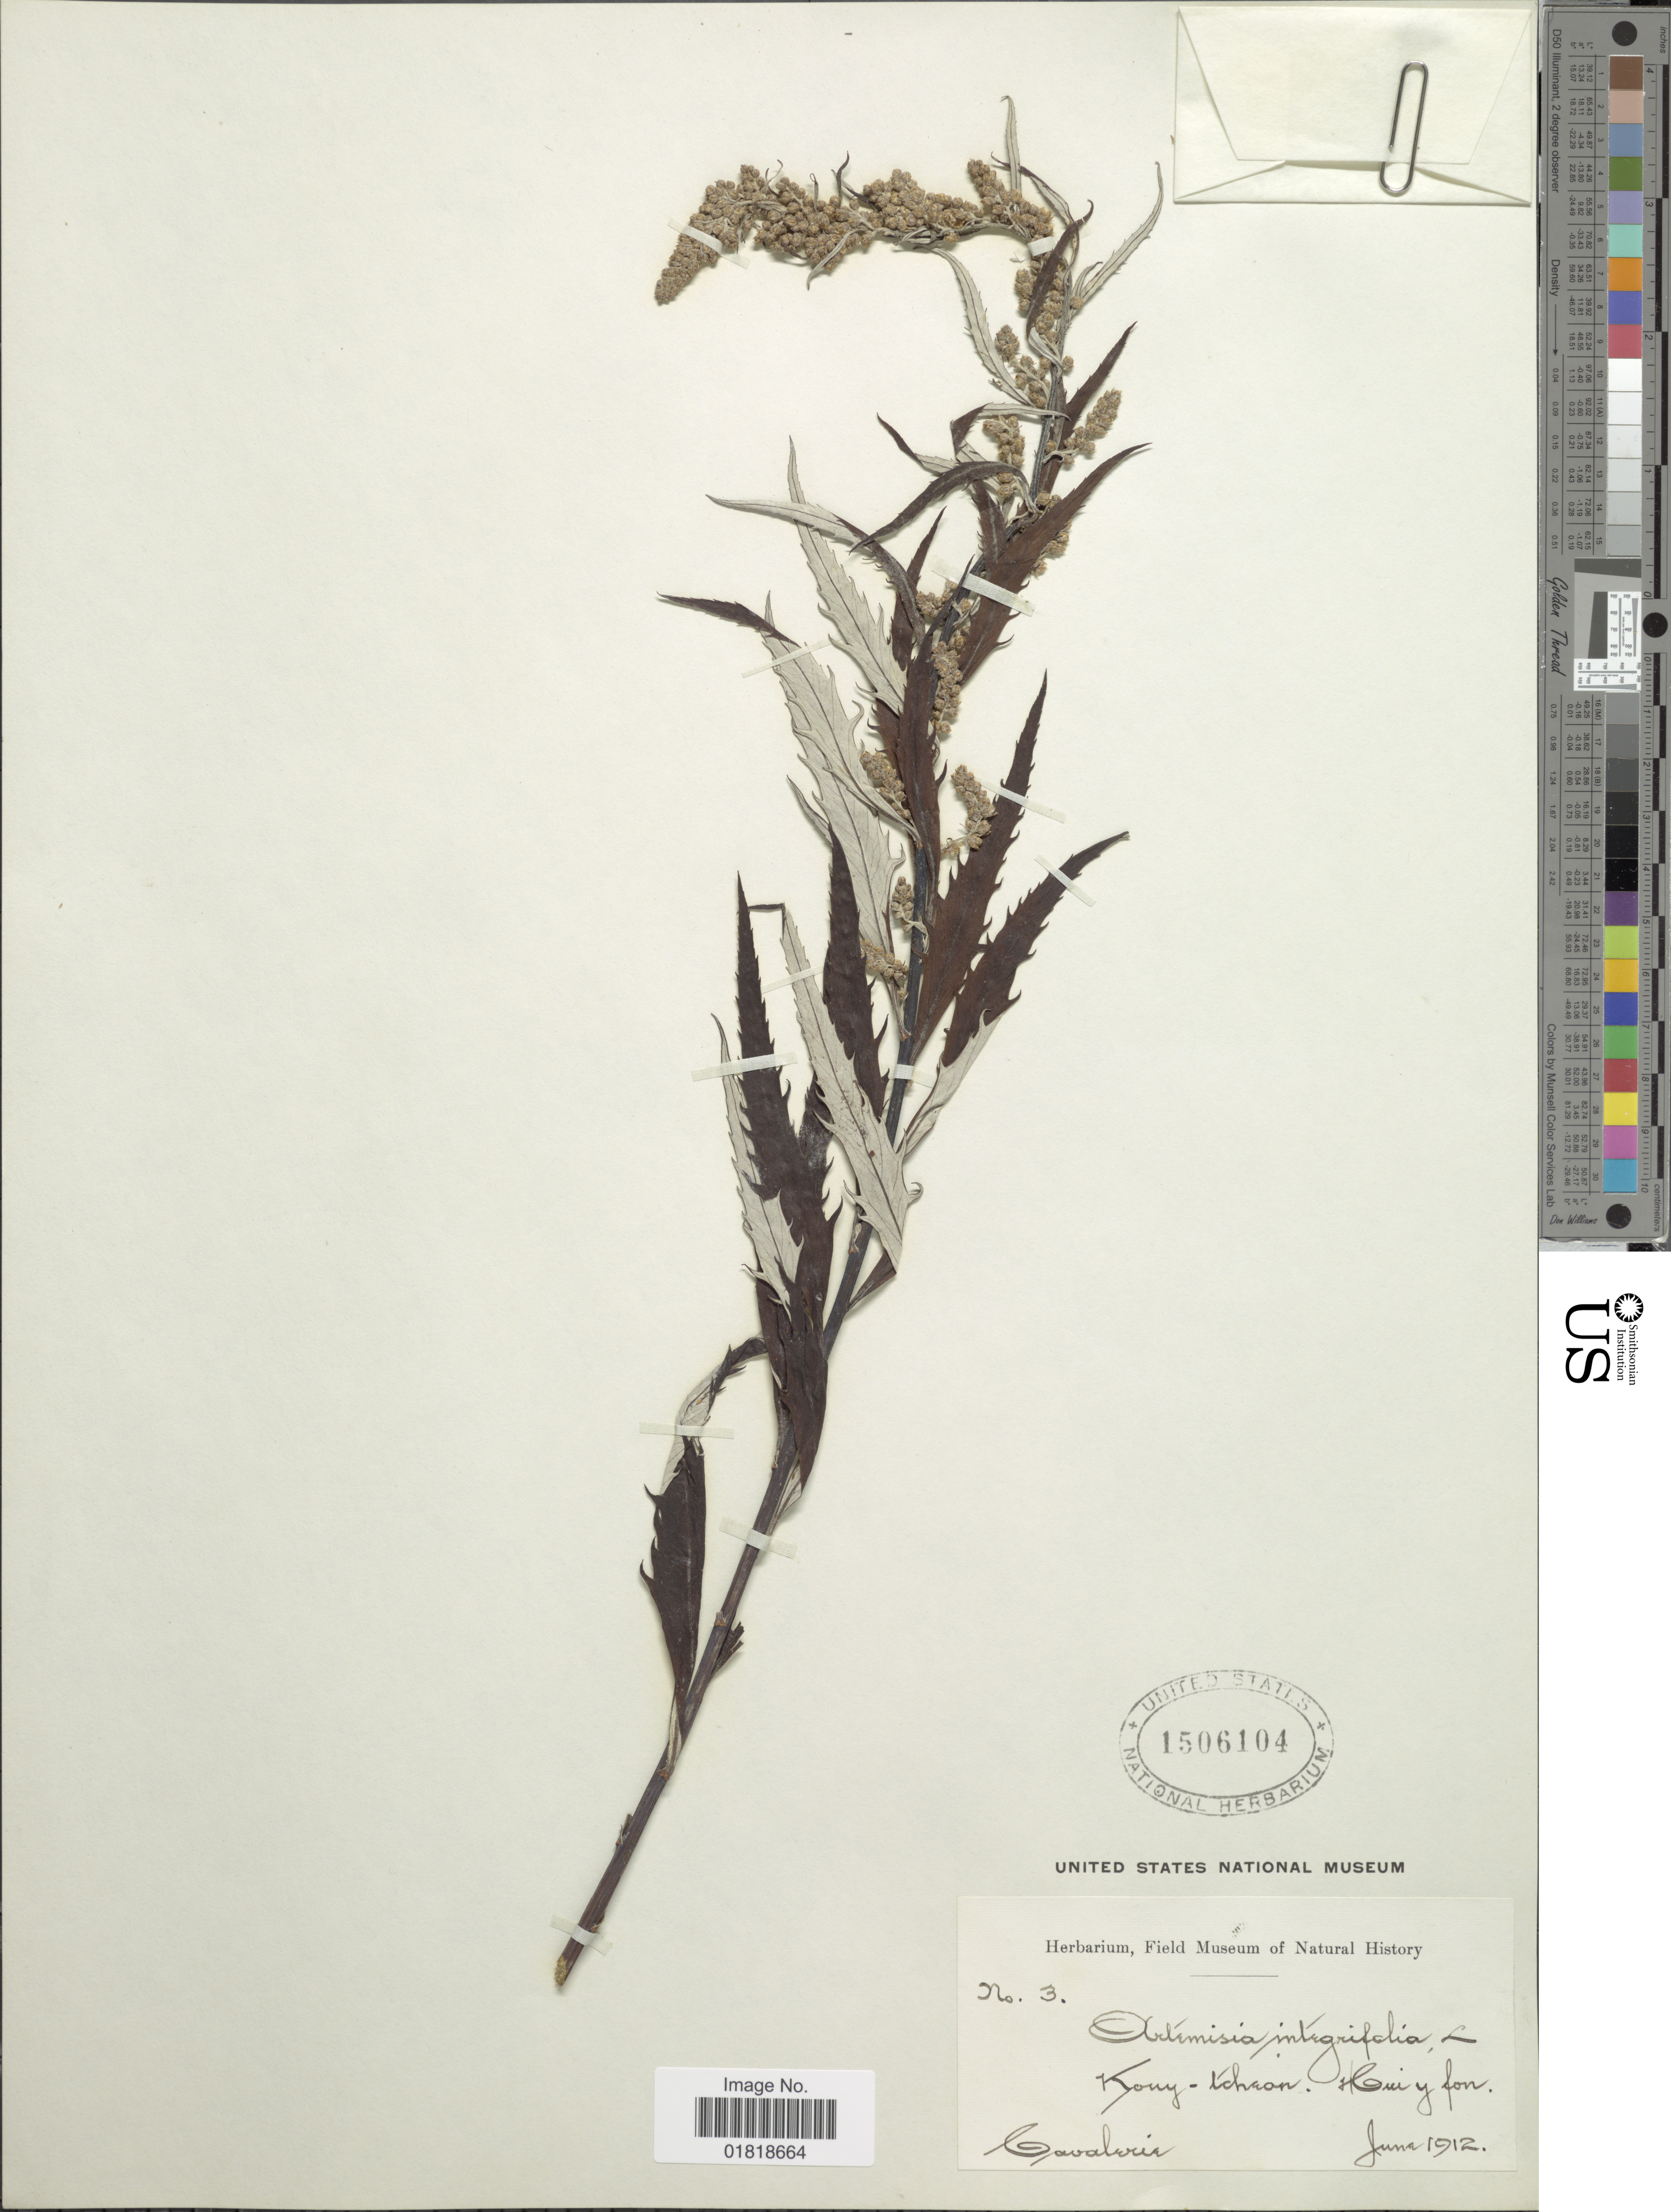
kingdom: Plantae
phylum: Tracheophyta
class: Magnoliopsida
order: Asterales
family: Asteraceae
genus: Artemisia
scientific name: Artemisia integrifolia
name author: L.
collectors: -. Cavalerie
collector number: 3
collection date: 1912-06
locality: Kony-tcheon, Cuiny fon [interpreted]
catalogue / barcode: US 1506104